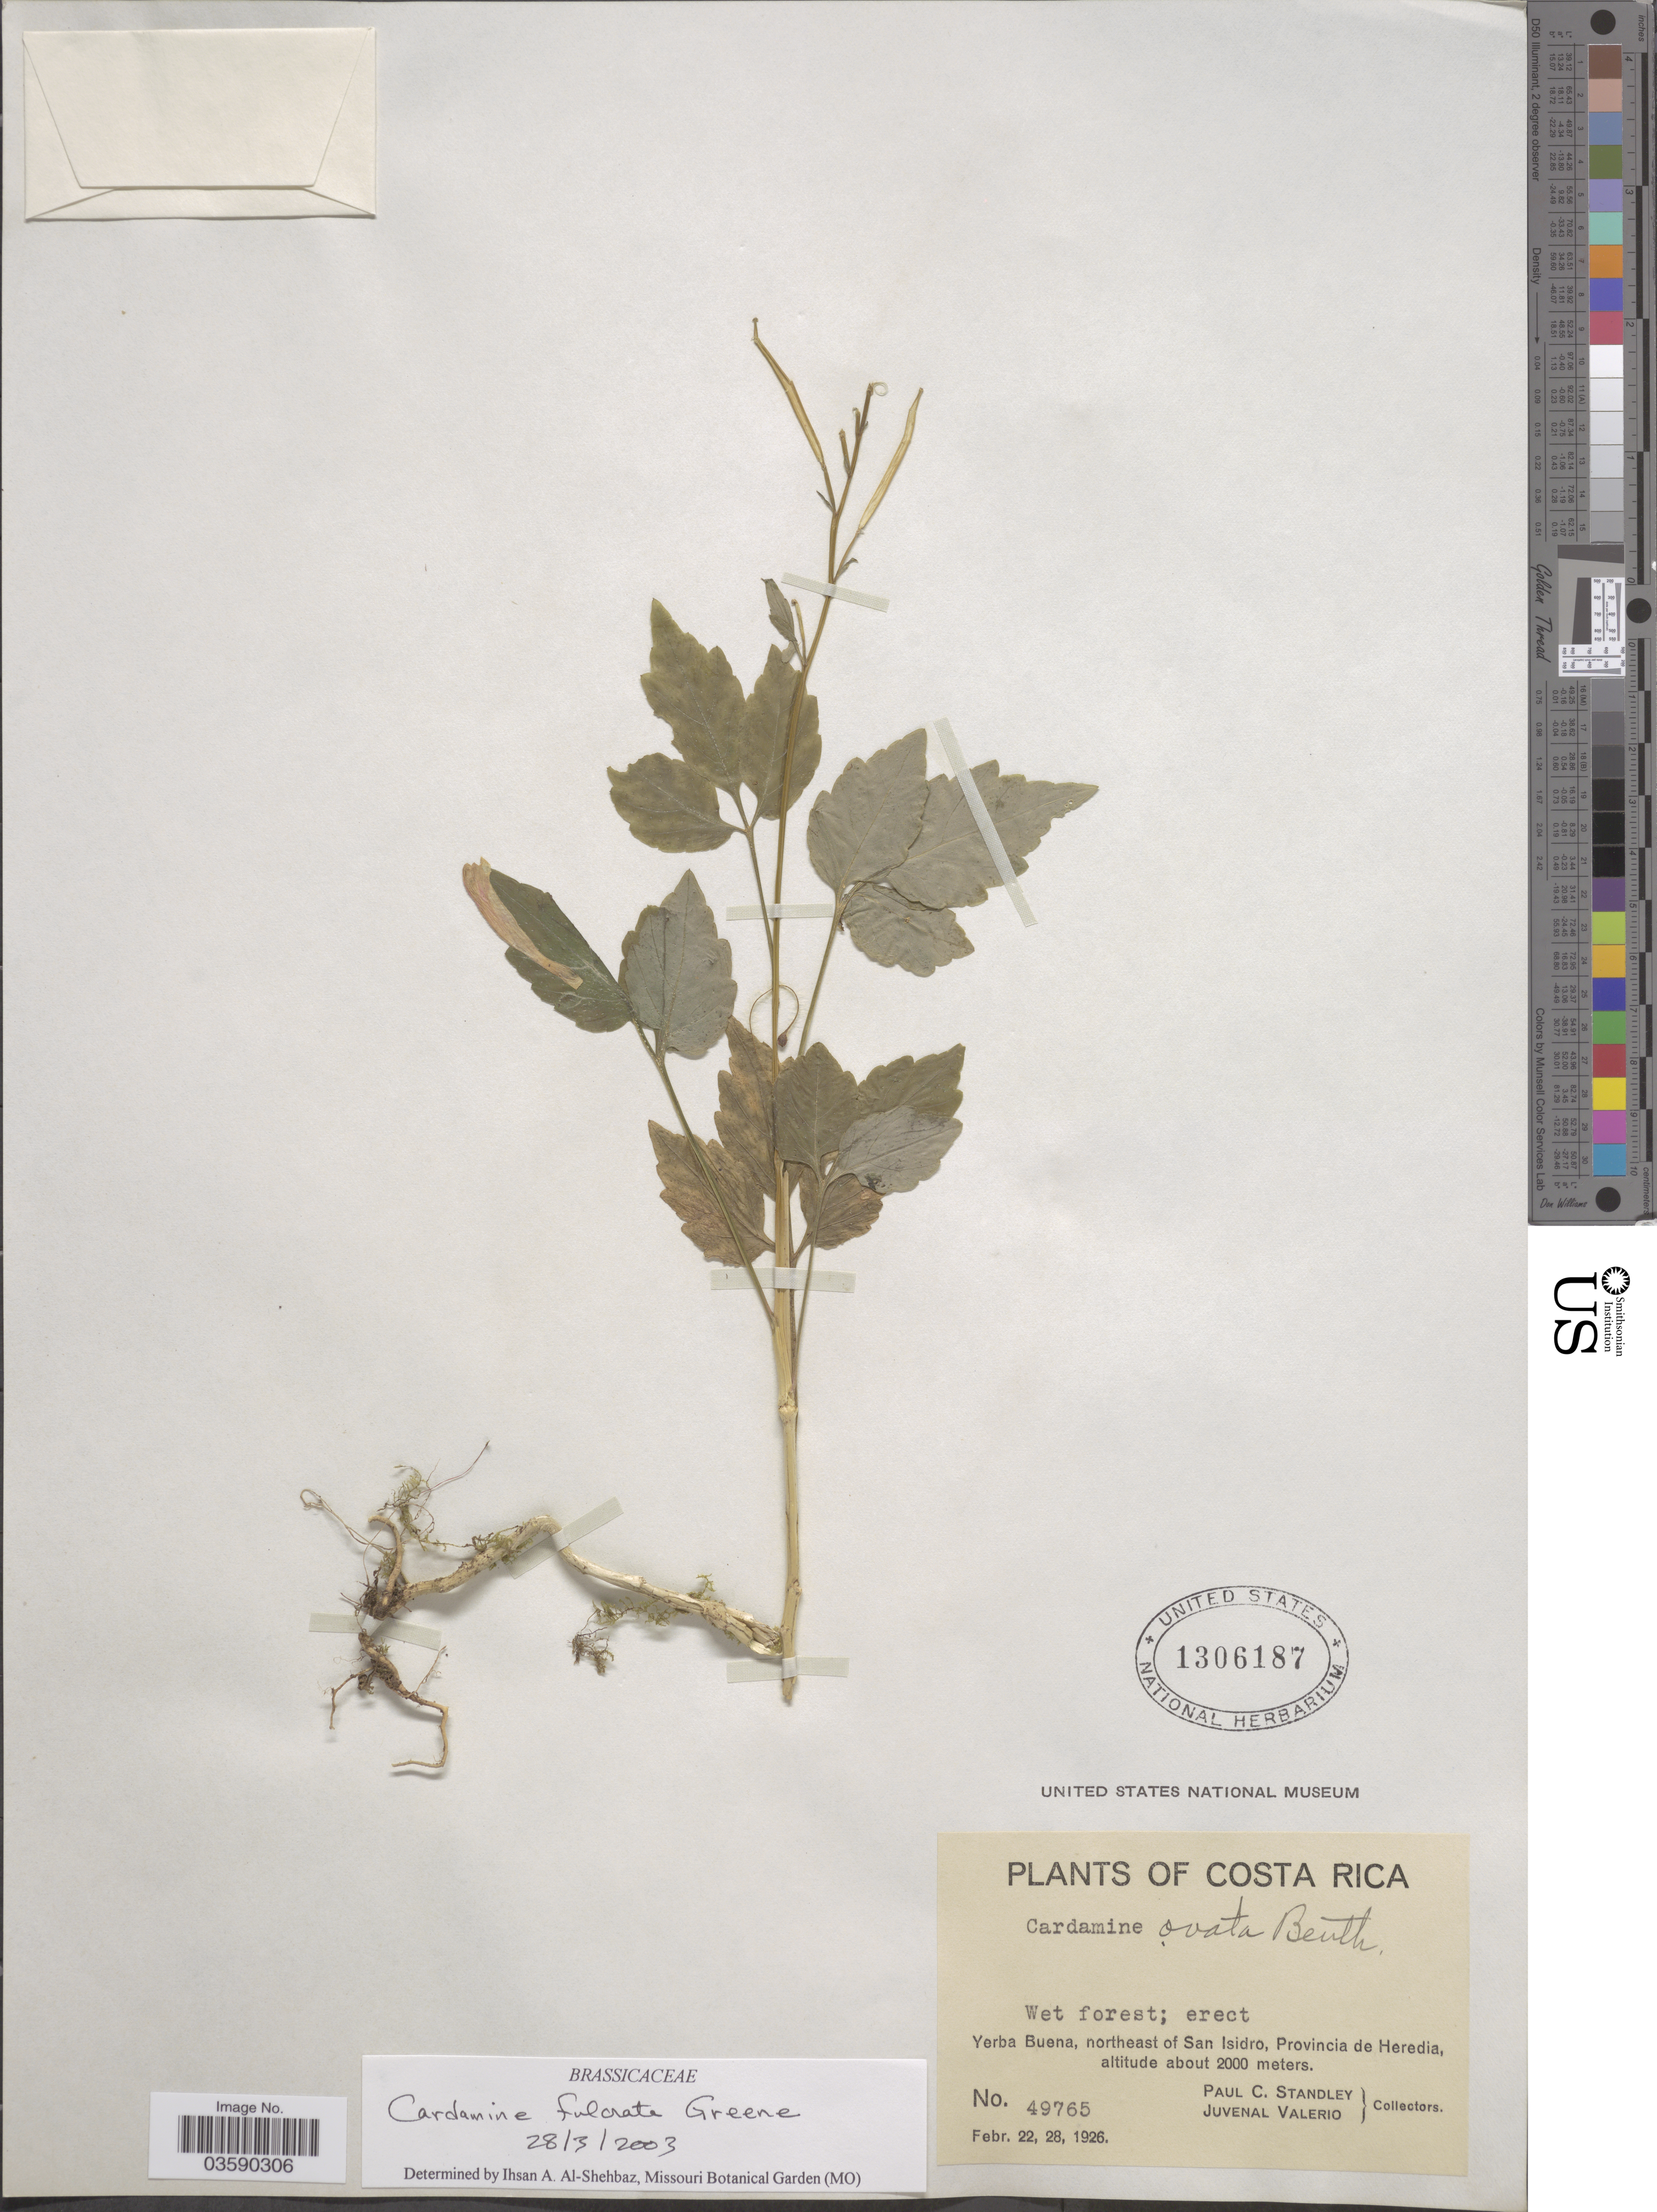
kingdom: Plantae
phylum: Tracheophyta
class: Magnoliopsida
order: Brassicales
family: Brassicaceae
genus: Cardamine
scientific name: Cardamine fulcrata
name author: Greene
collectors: P. C. Standley & J. Valerio R.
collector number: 49765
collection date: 1926-02-22/1926-02-28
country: Costa Rica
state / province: Heredia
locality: Yerba Buena, northeast of San Isidro. Provincia de Heredia.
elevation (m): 2000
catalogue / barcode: US 1306187